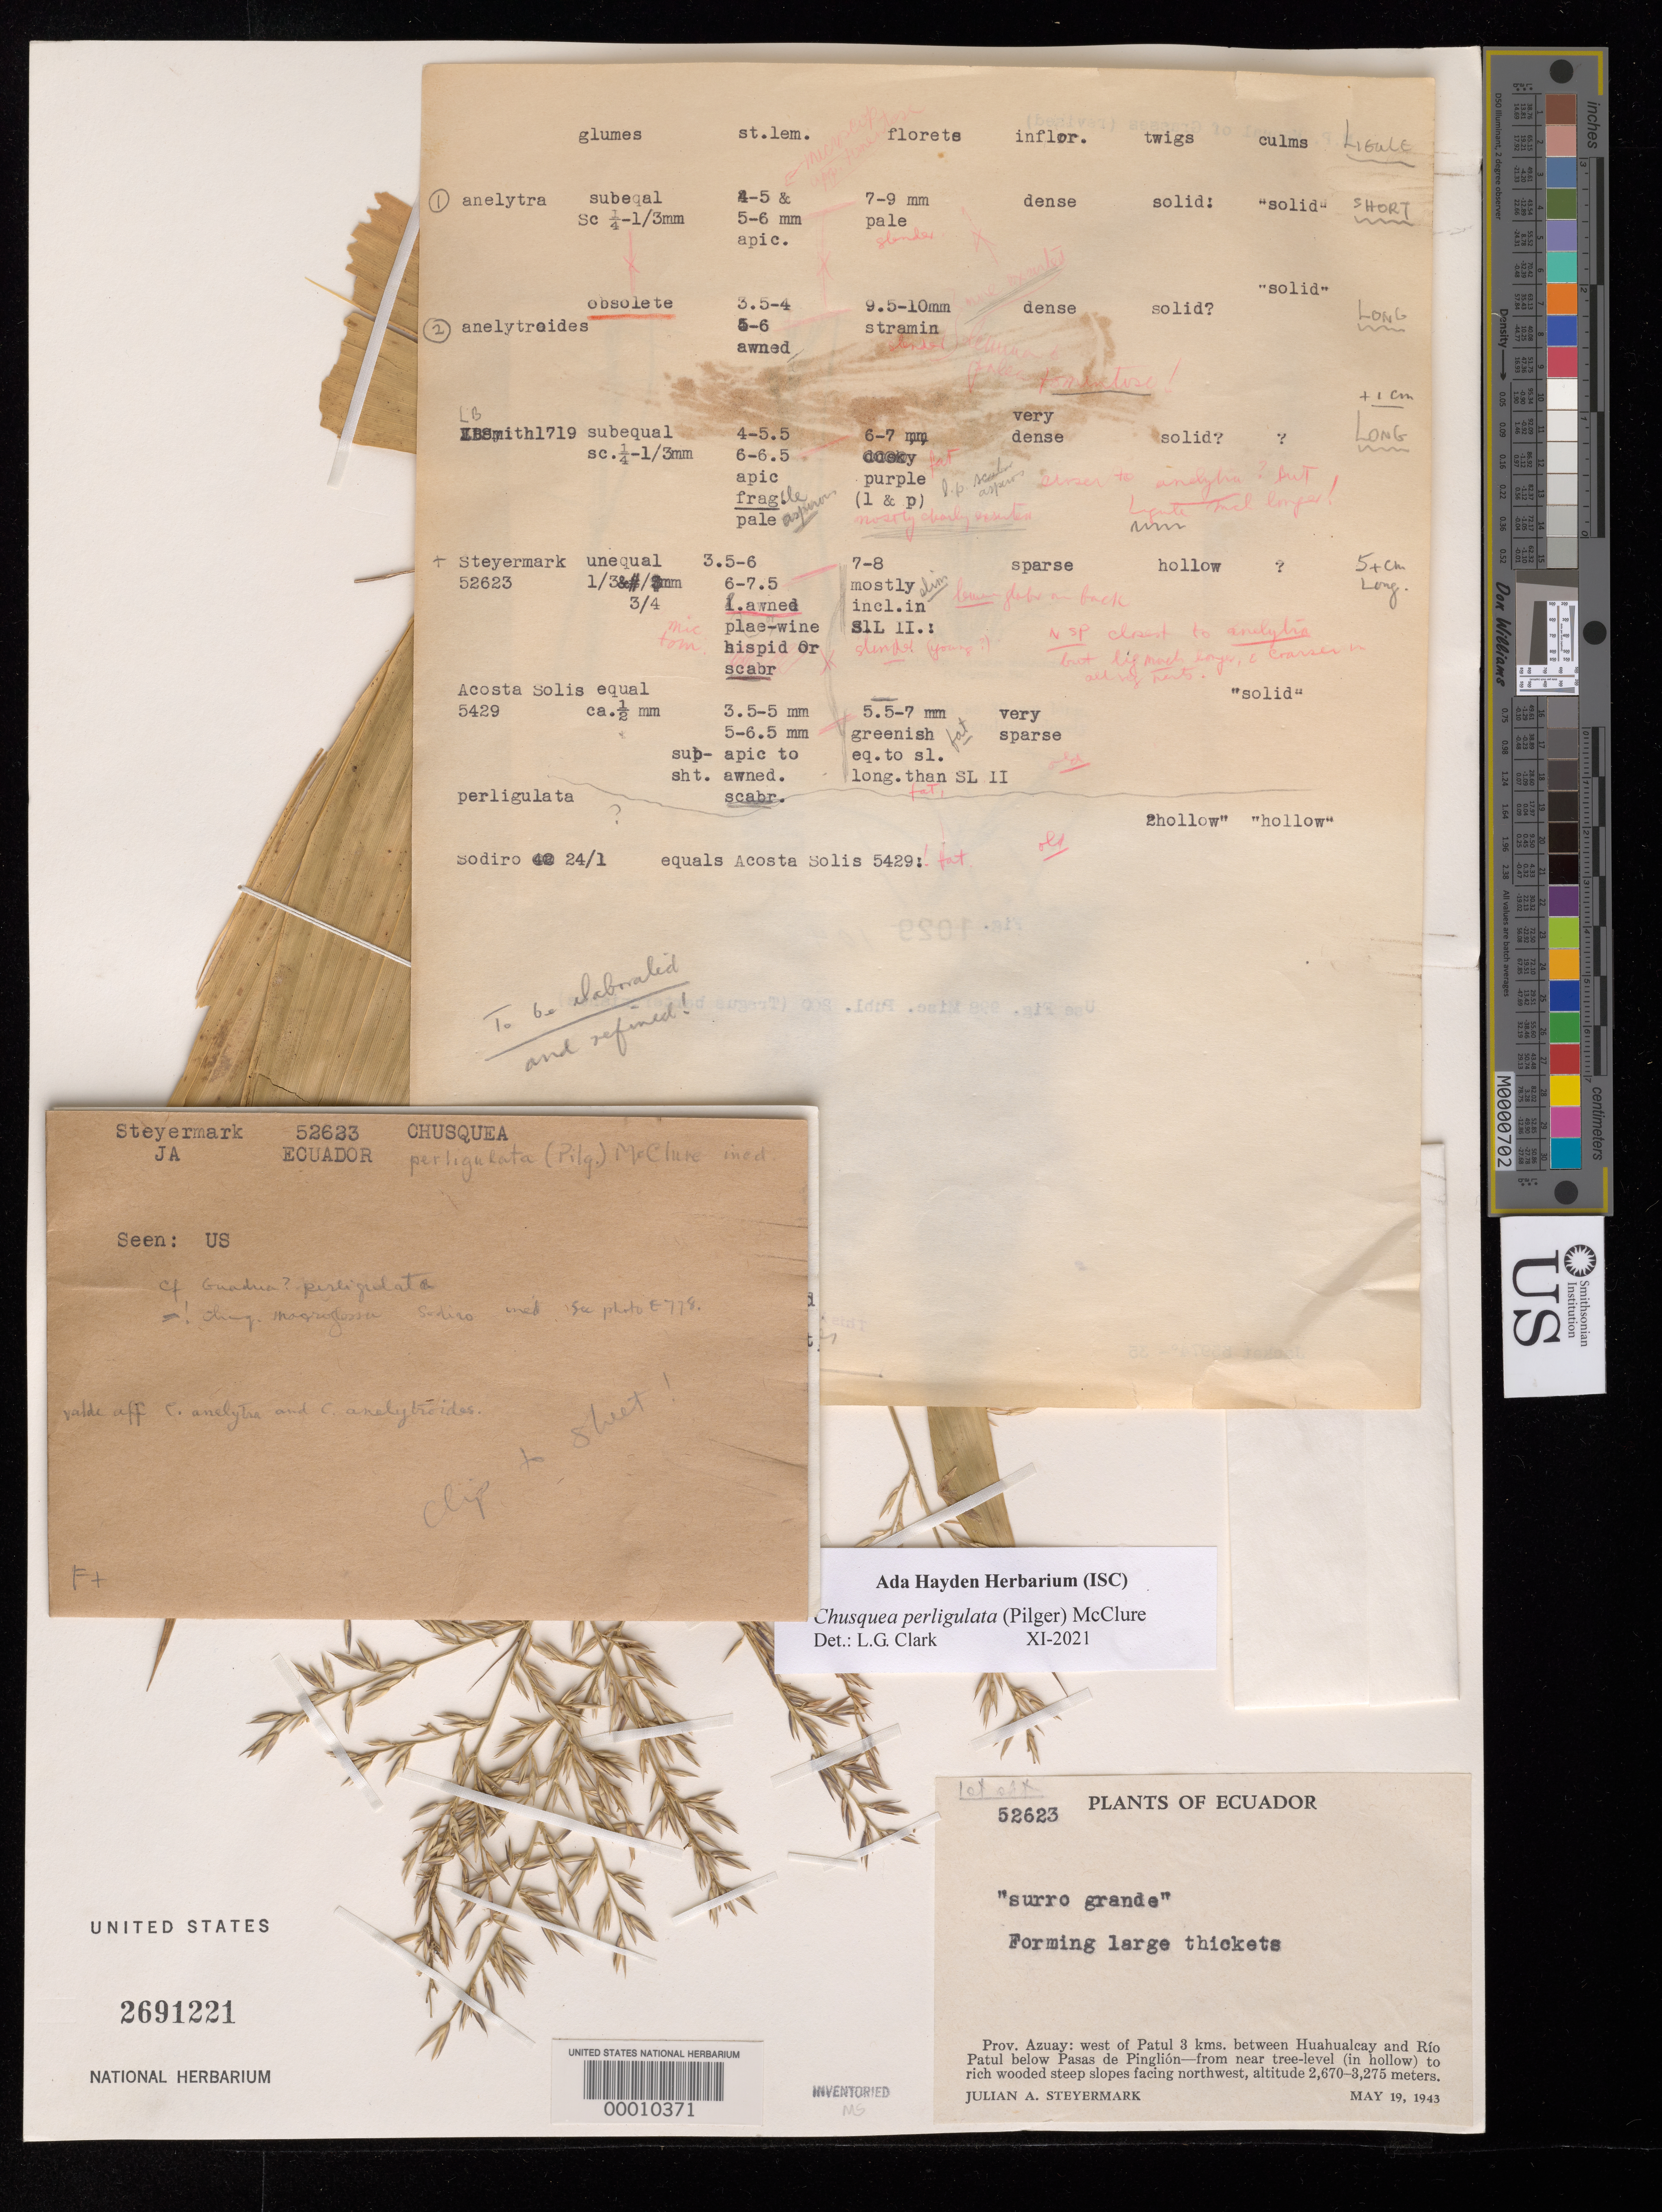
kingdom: Plantae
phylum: Tracheophyta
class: Liliopsida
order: Poales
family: Poaceae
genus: Chusquea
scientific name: Chusquea perligulata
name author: (Pilg.) McClure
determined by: Clark, L. G.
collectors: J. Steyermark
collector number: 52623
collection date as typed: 19 May 1943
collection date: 1943-05-19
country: Ecuador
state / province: Azuay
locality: Huahualcay, Rio Patul, Pasas de Pinglion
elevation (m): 2670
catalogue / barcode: US 2691221